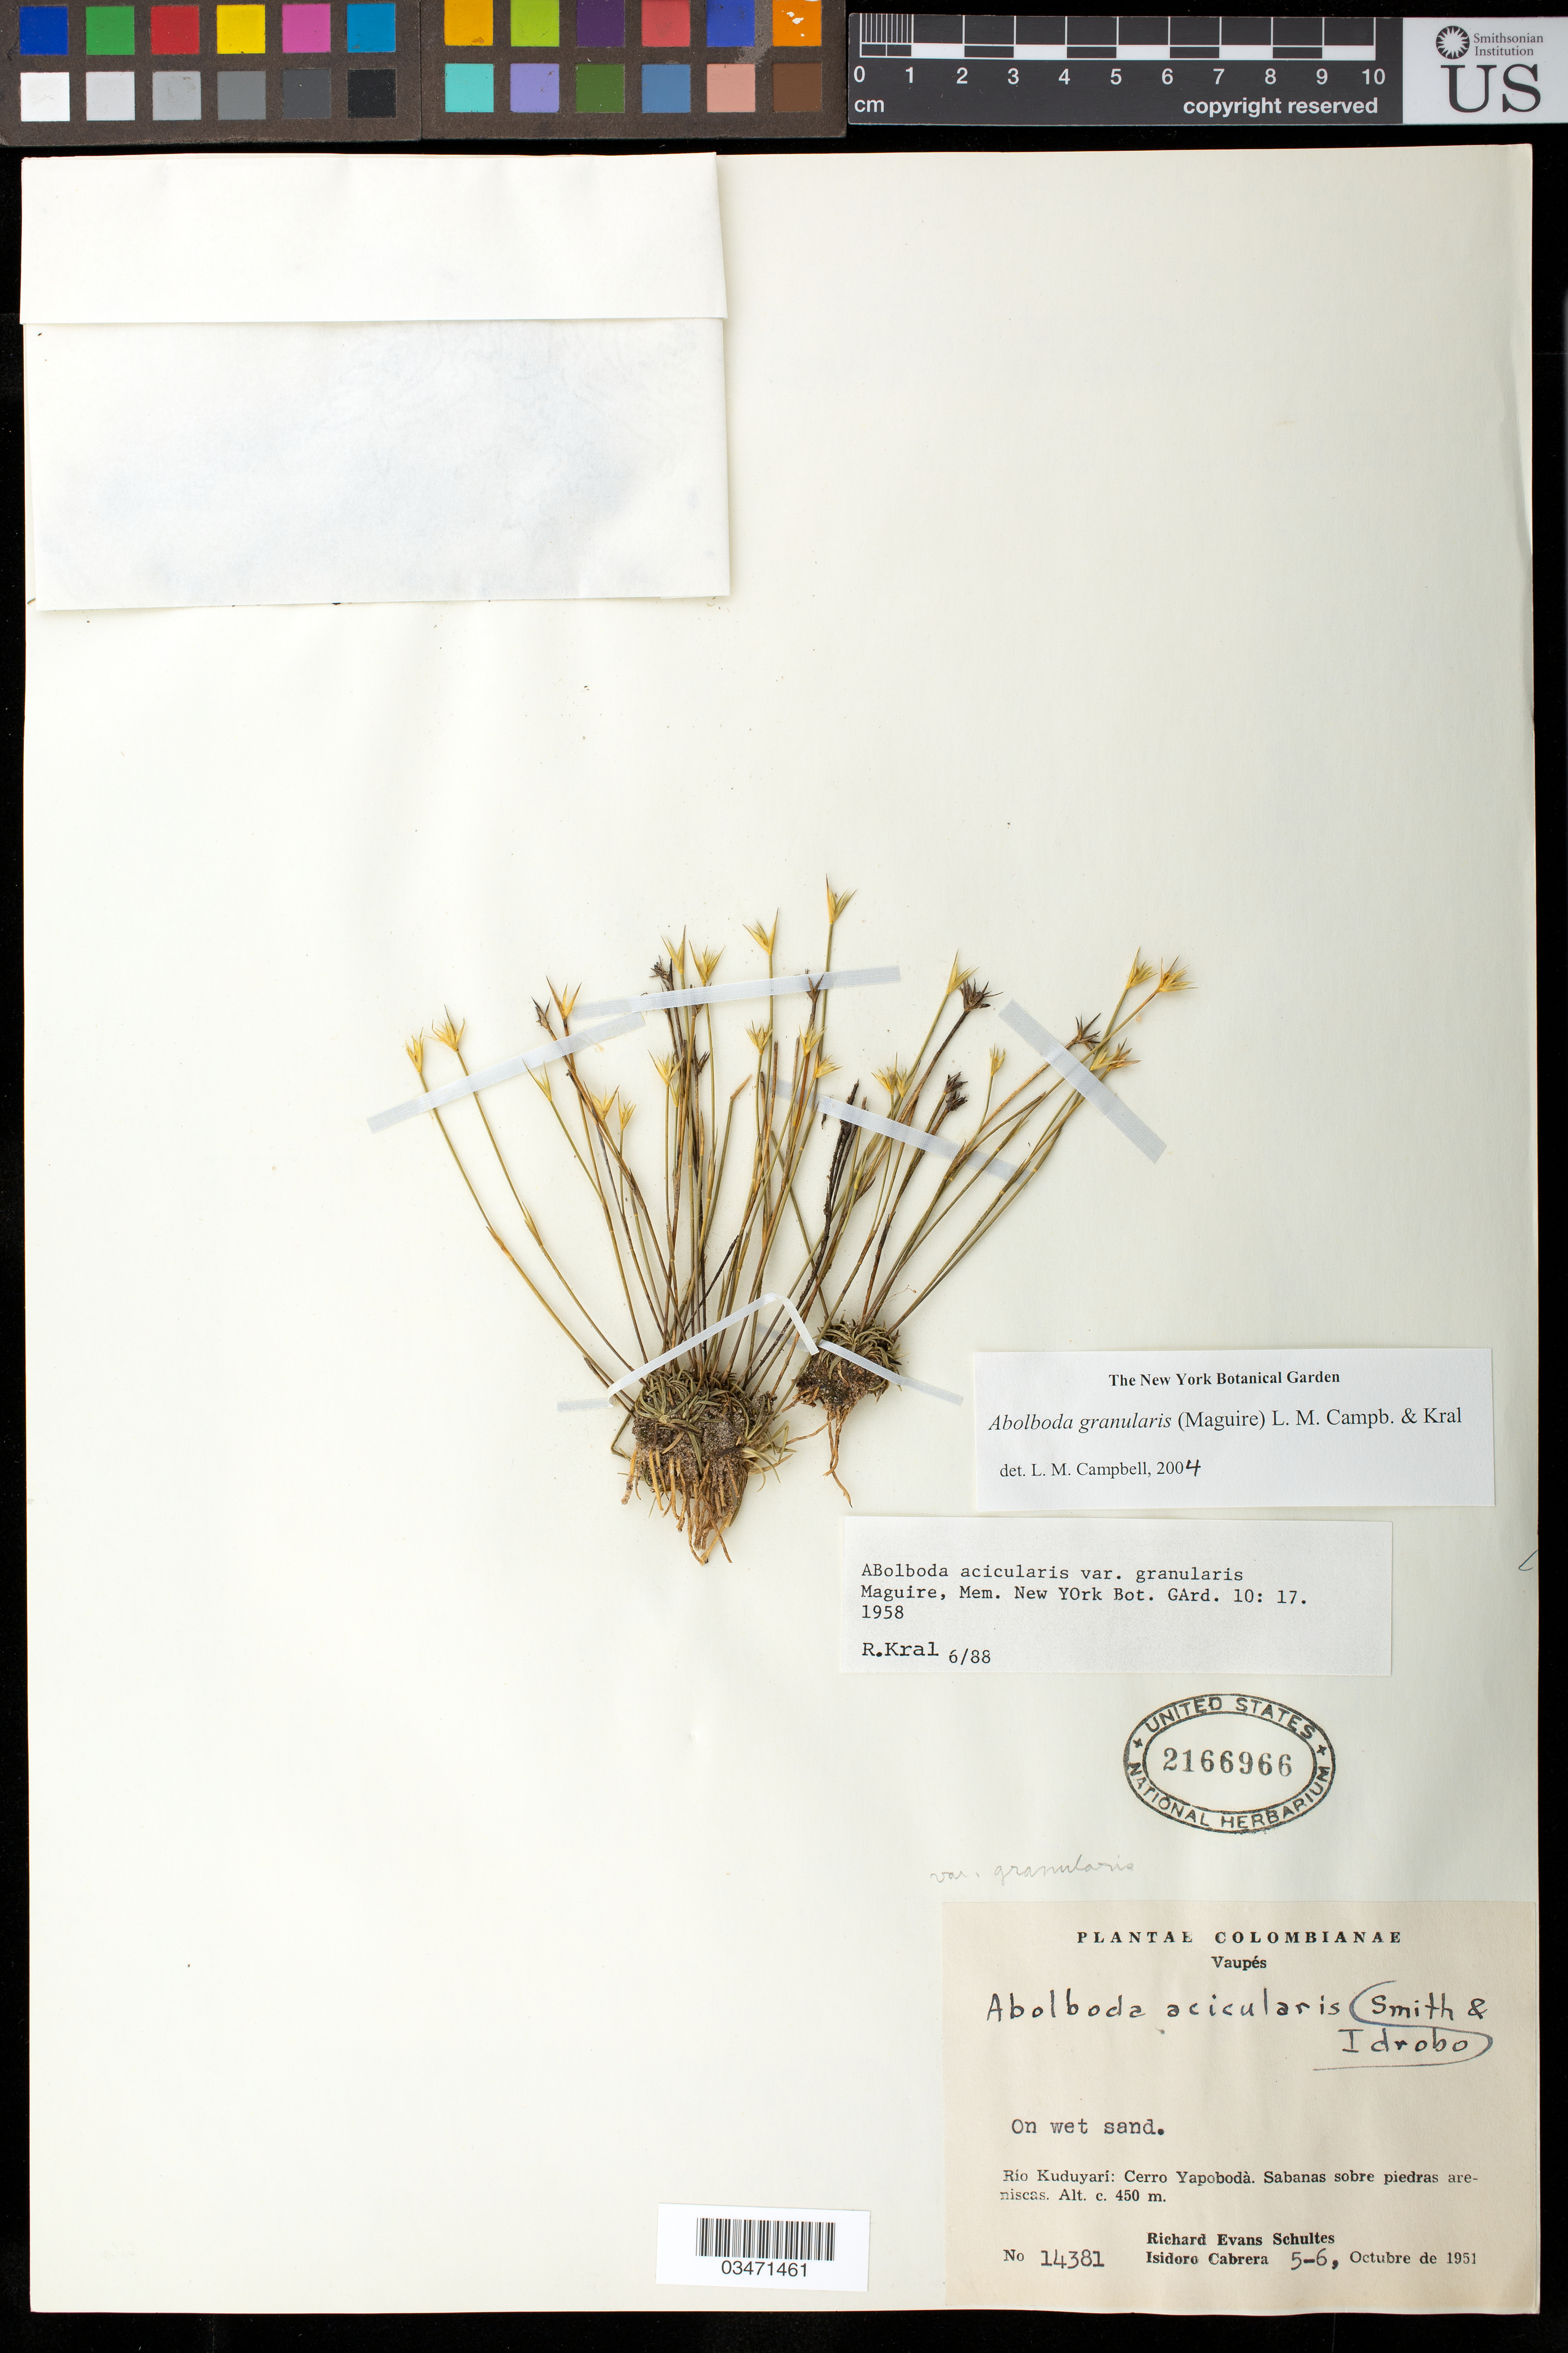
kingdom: Plantae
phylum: Tracheophyta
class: Liliopsida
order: Poales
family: Xyridaceae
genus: Abolboda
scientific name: Abolboda granularis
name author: (Maguire) L.M. Campb. & Kral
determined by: Campbell, L. M.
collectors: R. E. Schultes & I. Cabrera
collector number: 14381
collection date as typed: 1951-10-05 to 1951-10-06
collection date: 1951-10-05/1951-10-06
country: Colombia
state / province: Vaupés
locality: Río Kuduyari: Cerro Yapoboda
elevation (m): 450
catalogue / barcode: US 2166966